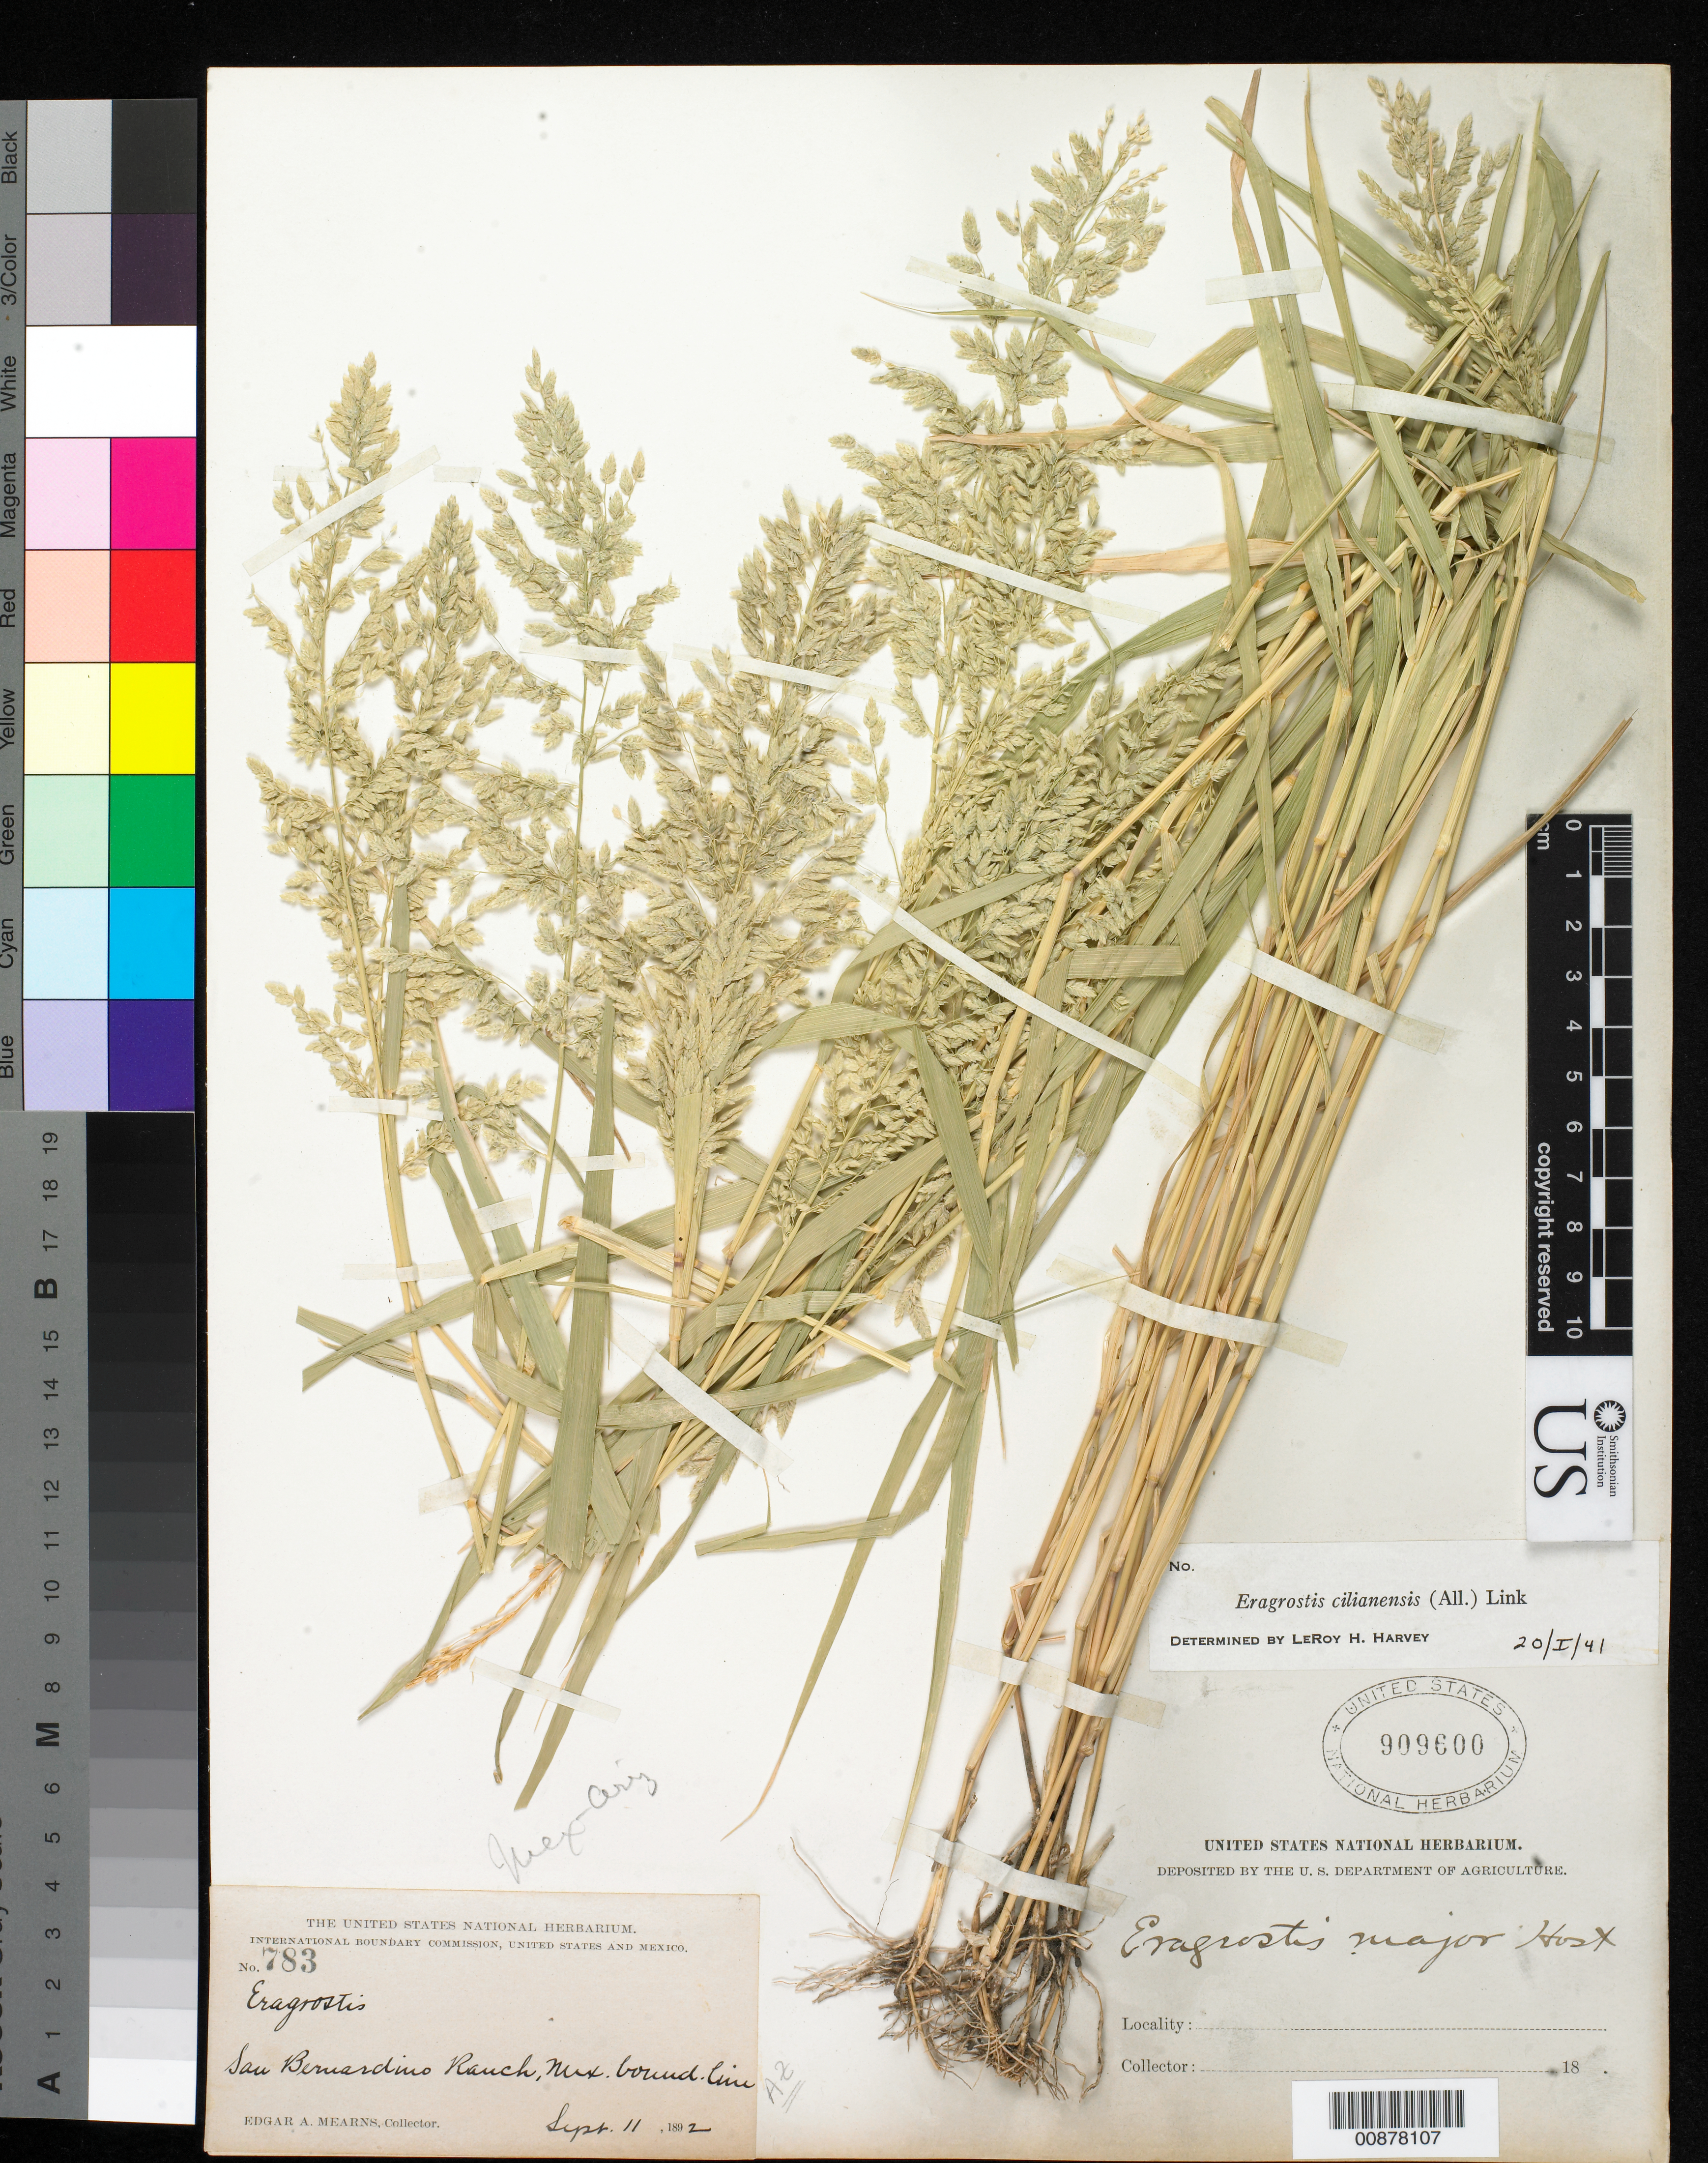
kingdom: Plantae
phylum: Tracheophyta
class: Liliopsida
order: Poales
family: Poaceae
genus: Eragrostis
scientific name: Eragrostis cilianensis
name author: (Bellardi) Vignolo ex Janch.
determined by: Harvey, L. H.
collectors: E. A. Mearns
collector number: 783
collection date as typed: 11 Sep 1892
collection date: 1892-09-11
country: United States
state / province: Arizona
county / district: Cochise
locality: San Bernardino Ranch, Mexican Boundary Line.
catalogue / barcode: US 909600